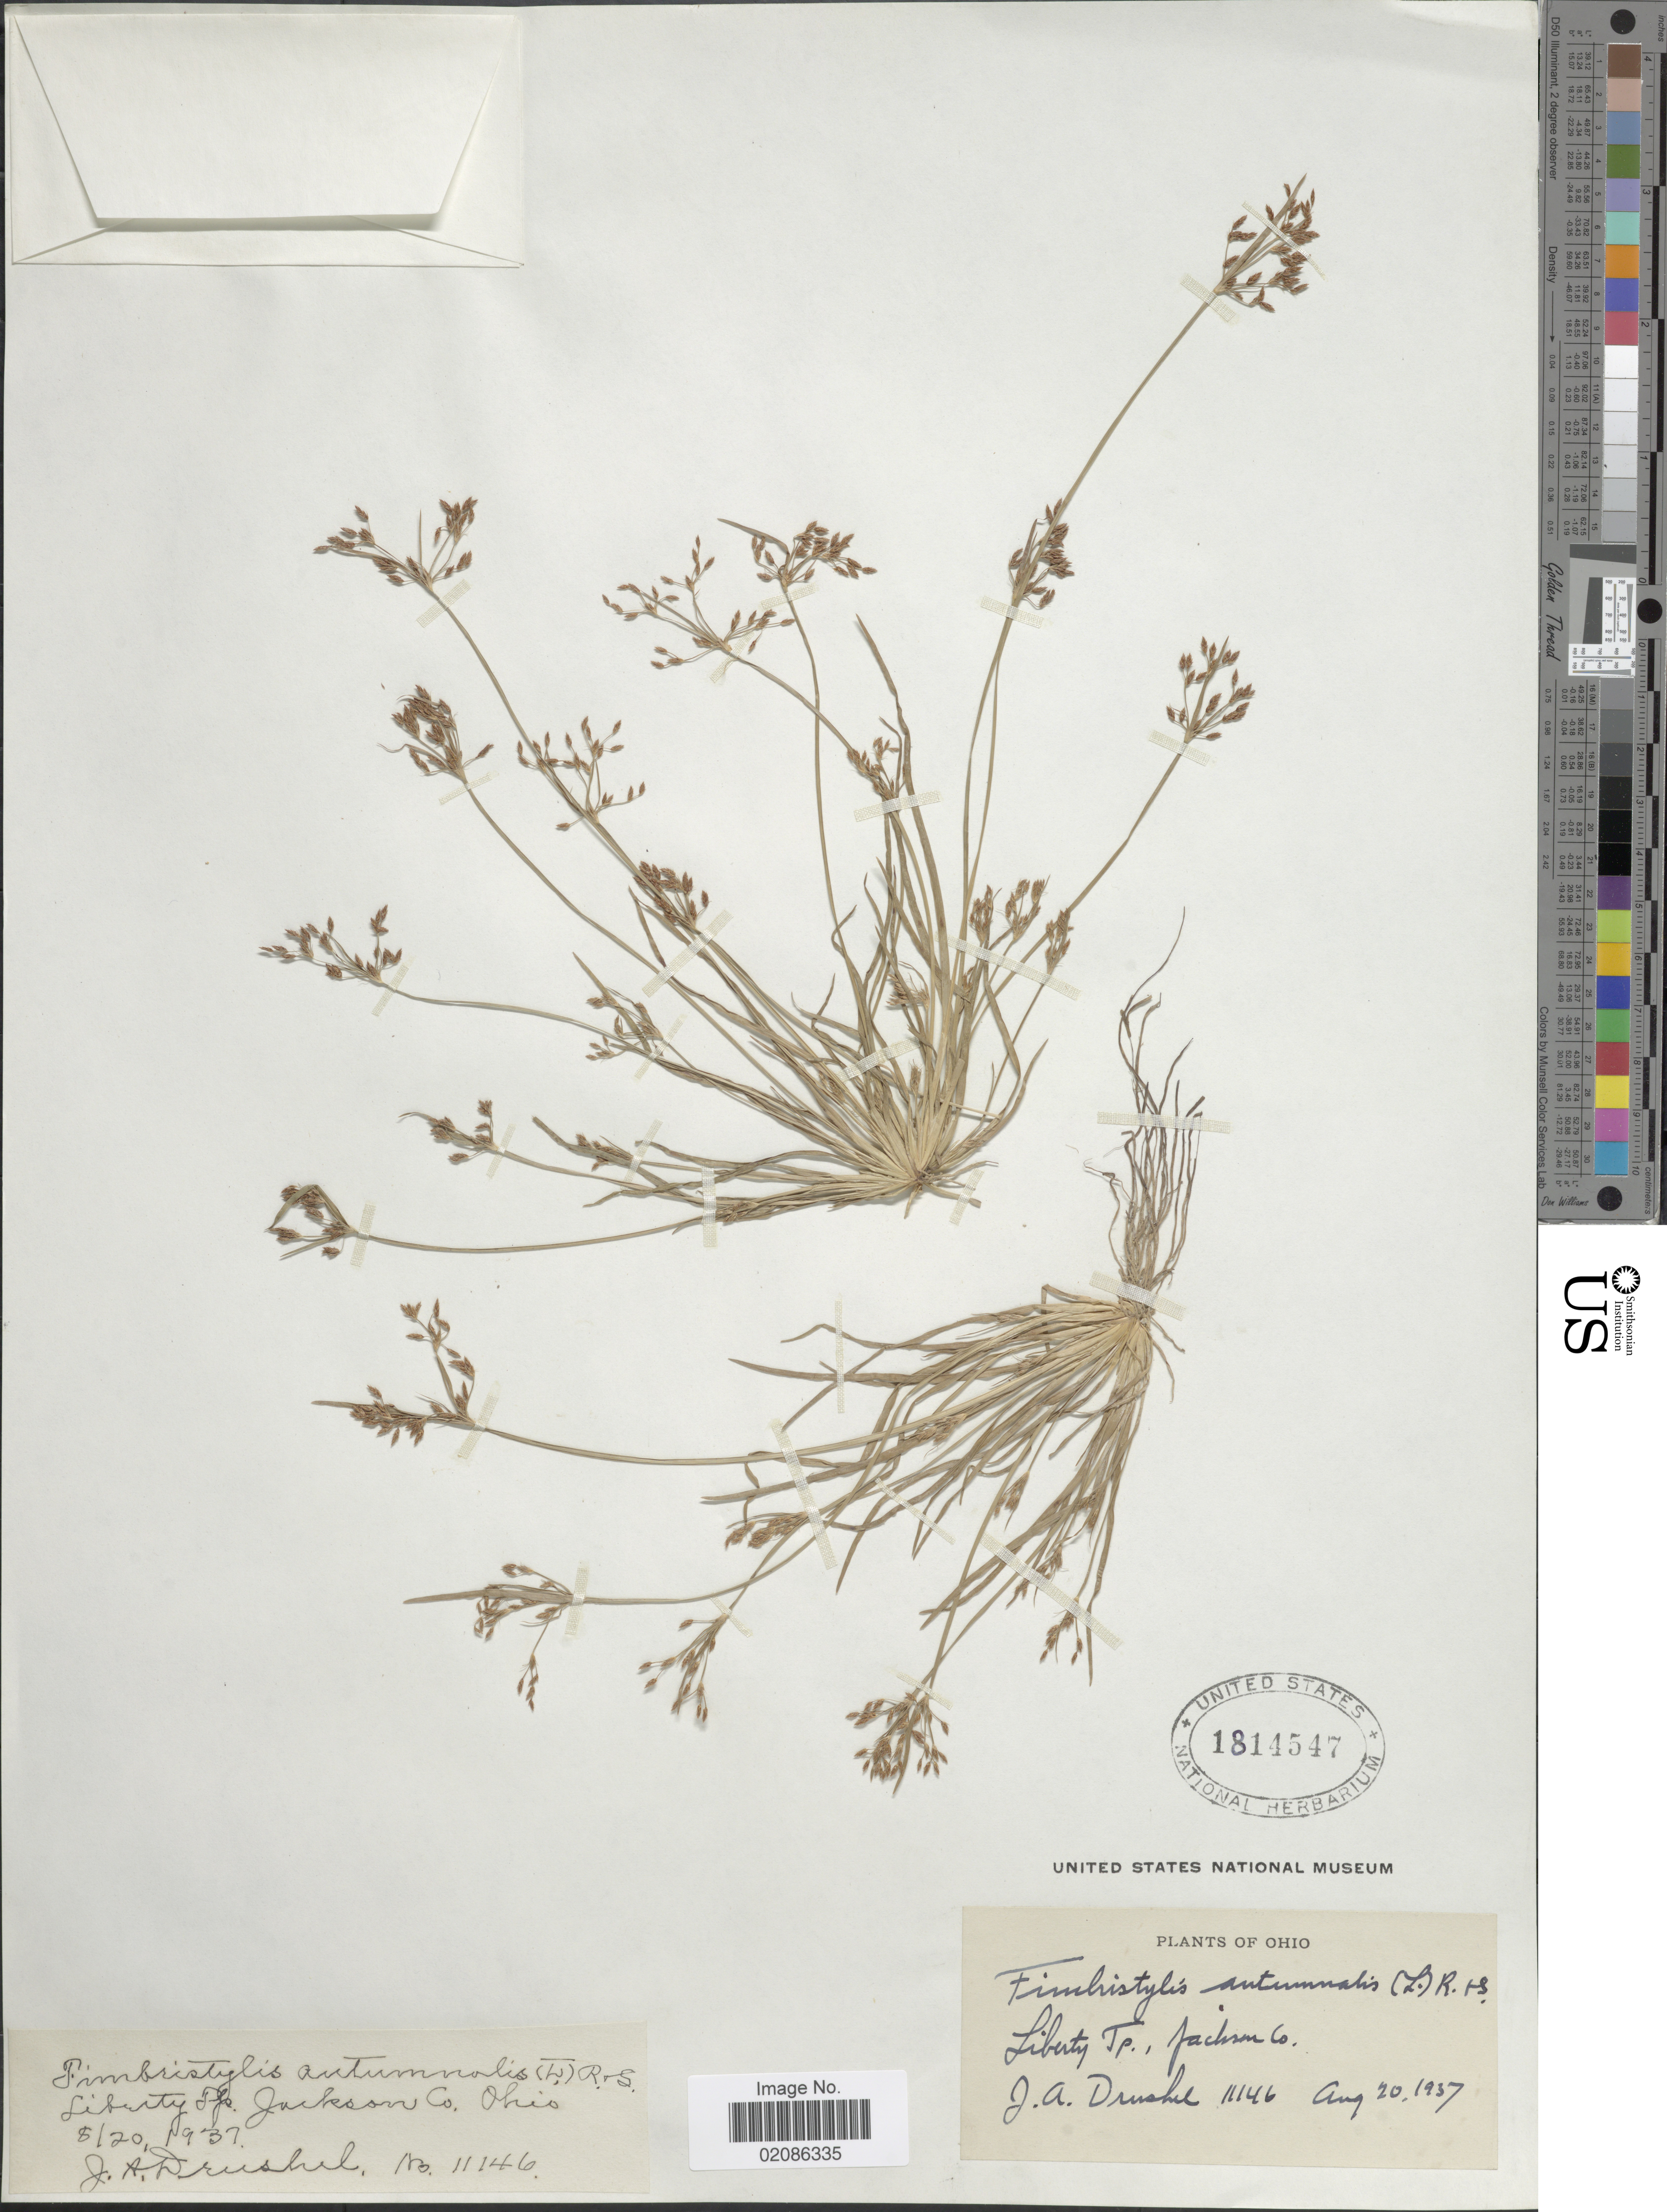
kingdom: Plantae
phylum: Tracheophyta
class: Liliopsida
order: Poales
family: Cyperaceae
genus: Fimbristylis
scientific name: Fimbristylis autumnalis (L.) Roem. & Schult.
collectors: J. A. Drushel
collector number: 11146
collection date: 1937-08-20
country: United States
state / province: Ohio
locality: Liberty Tp., Jackson Co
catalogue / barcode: US 1814547